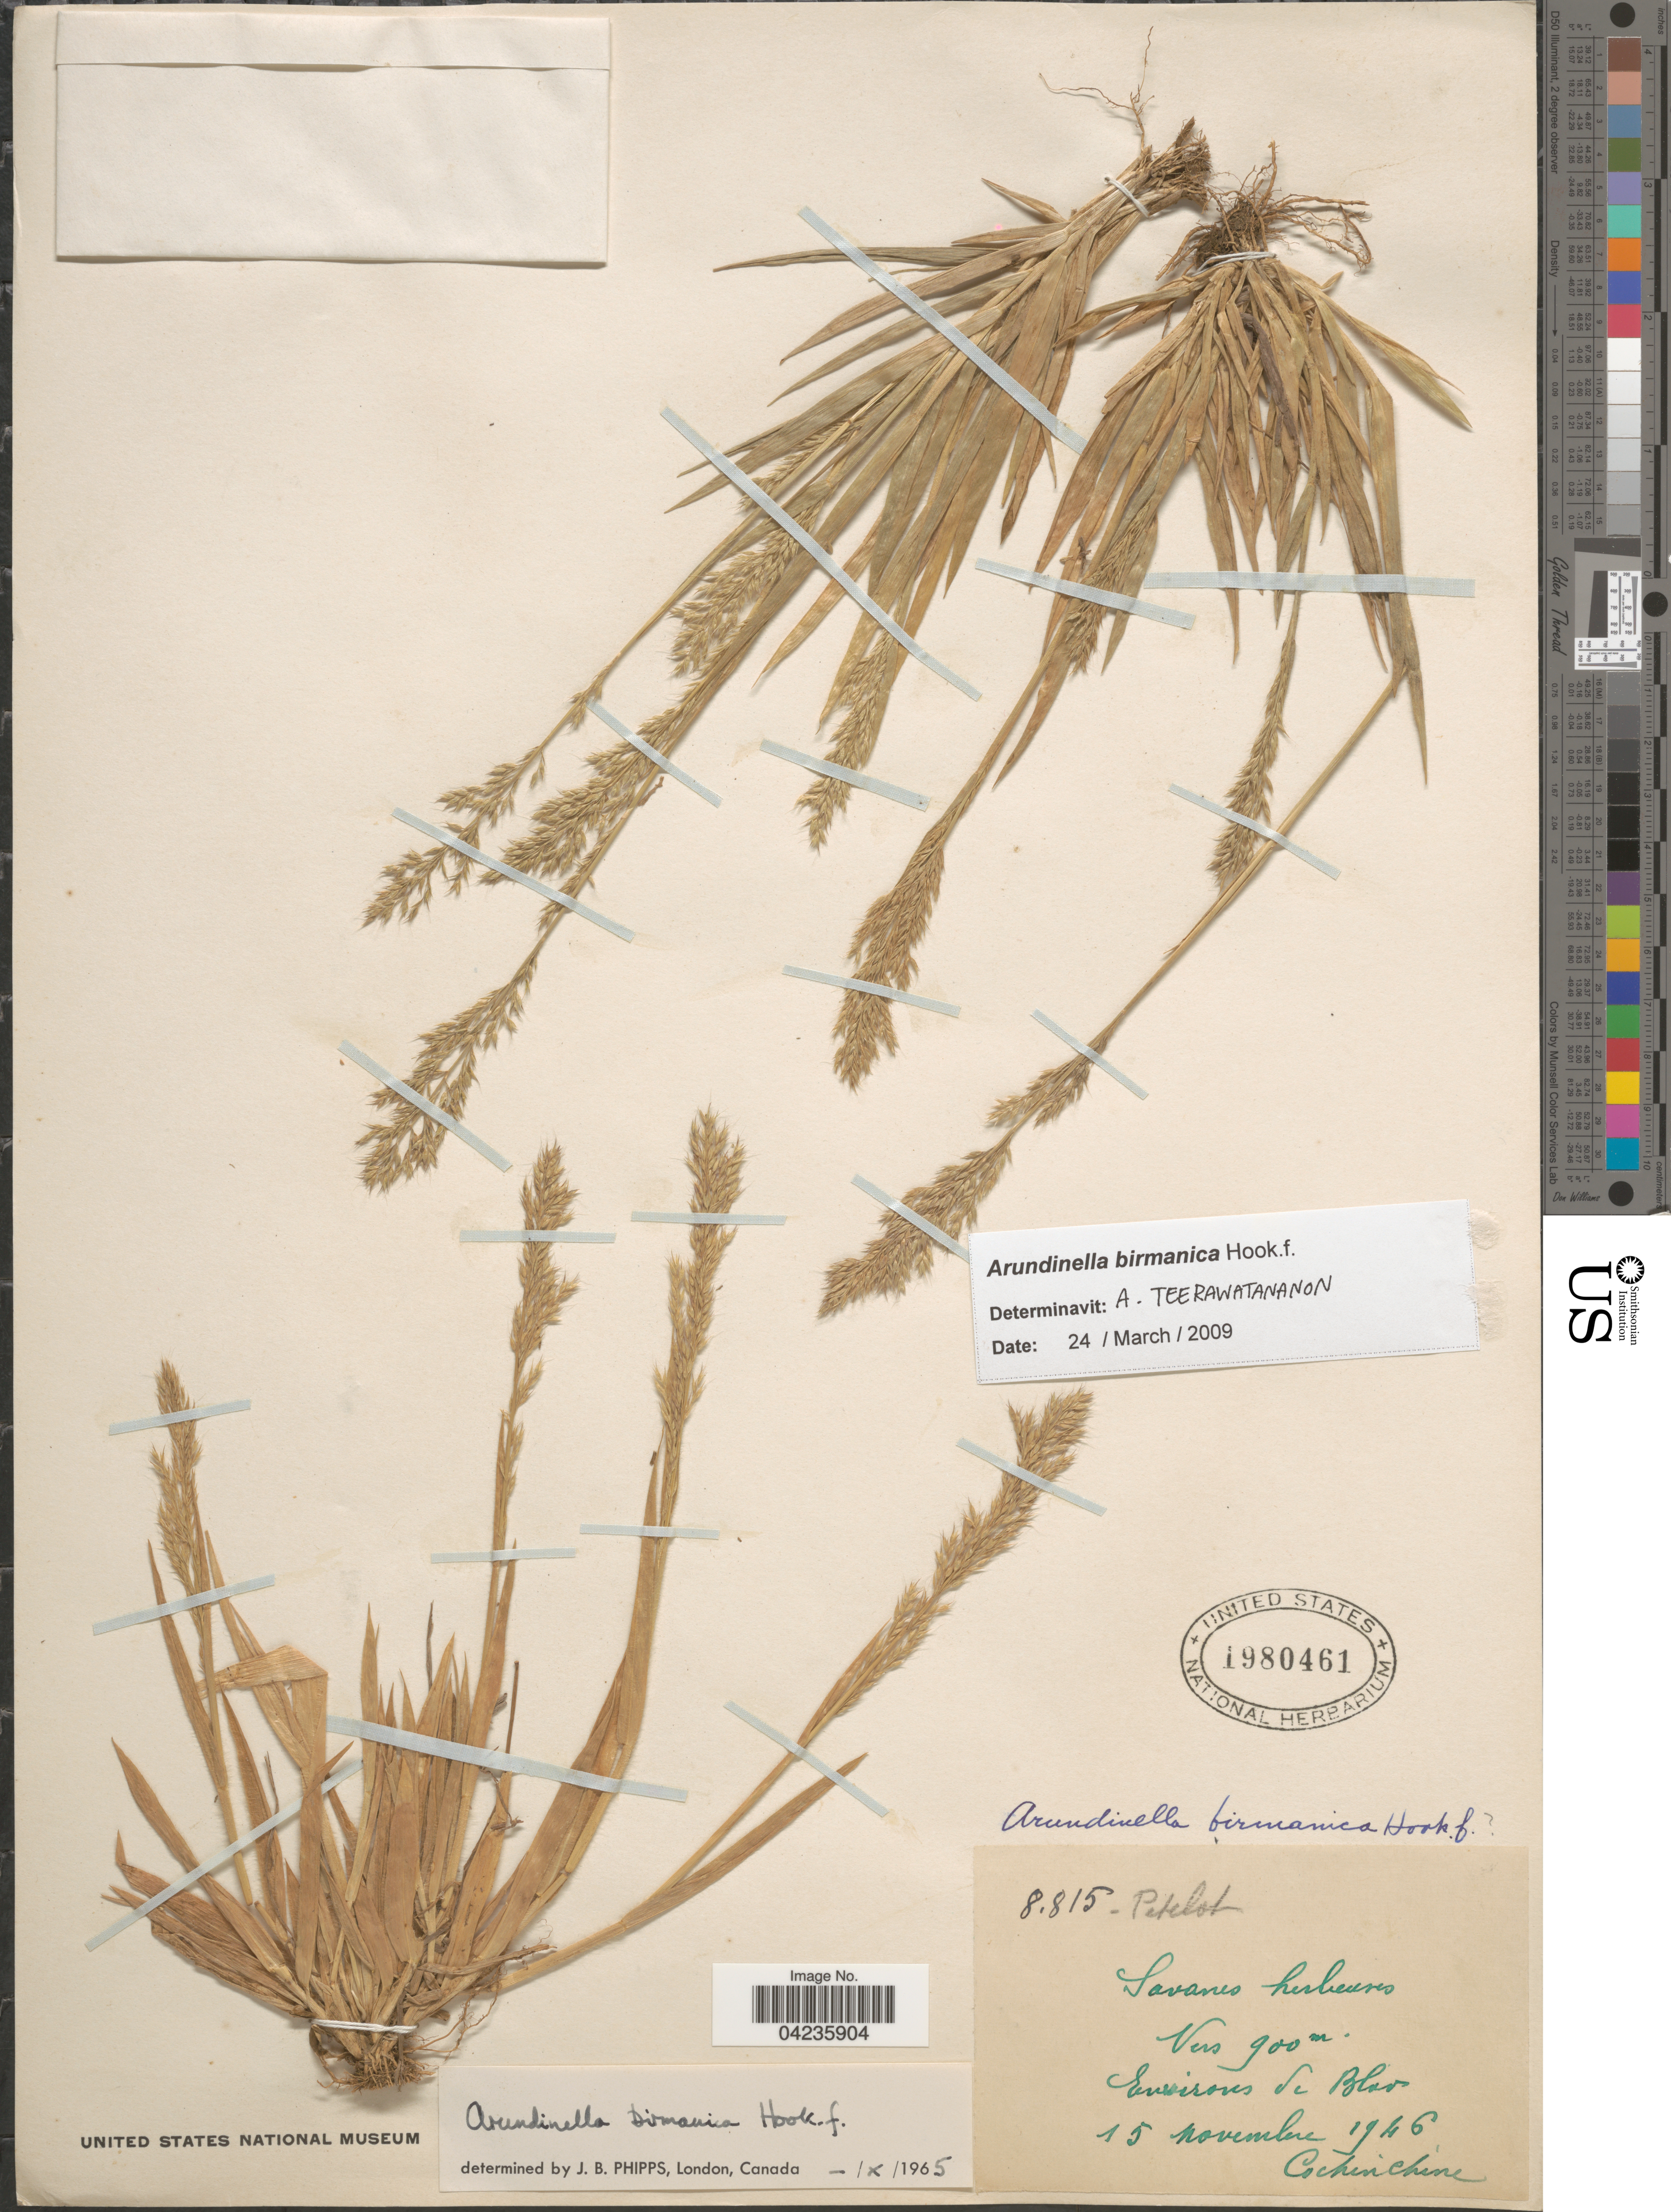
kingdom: Plantae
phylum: Tracheophyta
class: Liliopsida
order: Poales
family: Poaceae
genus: Arundinella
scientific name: Arundinella holcoides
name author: (Kunth) Trin.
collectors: Pételot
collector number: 8815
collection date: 1946-11-15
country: Vietnam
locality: Environs de Blao. Cochinchine.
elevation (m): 900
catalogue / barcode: US 1980461